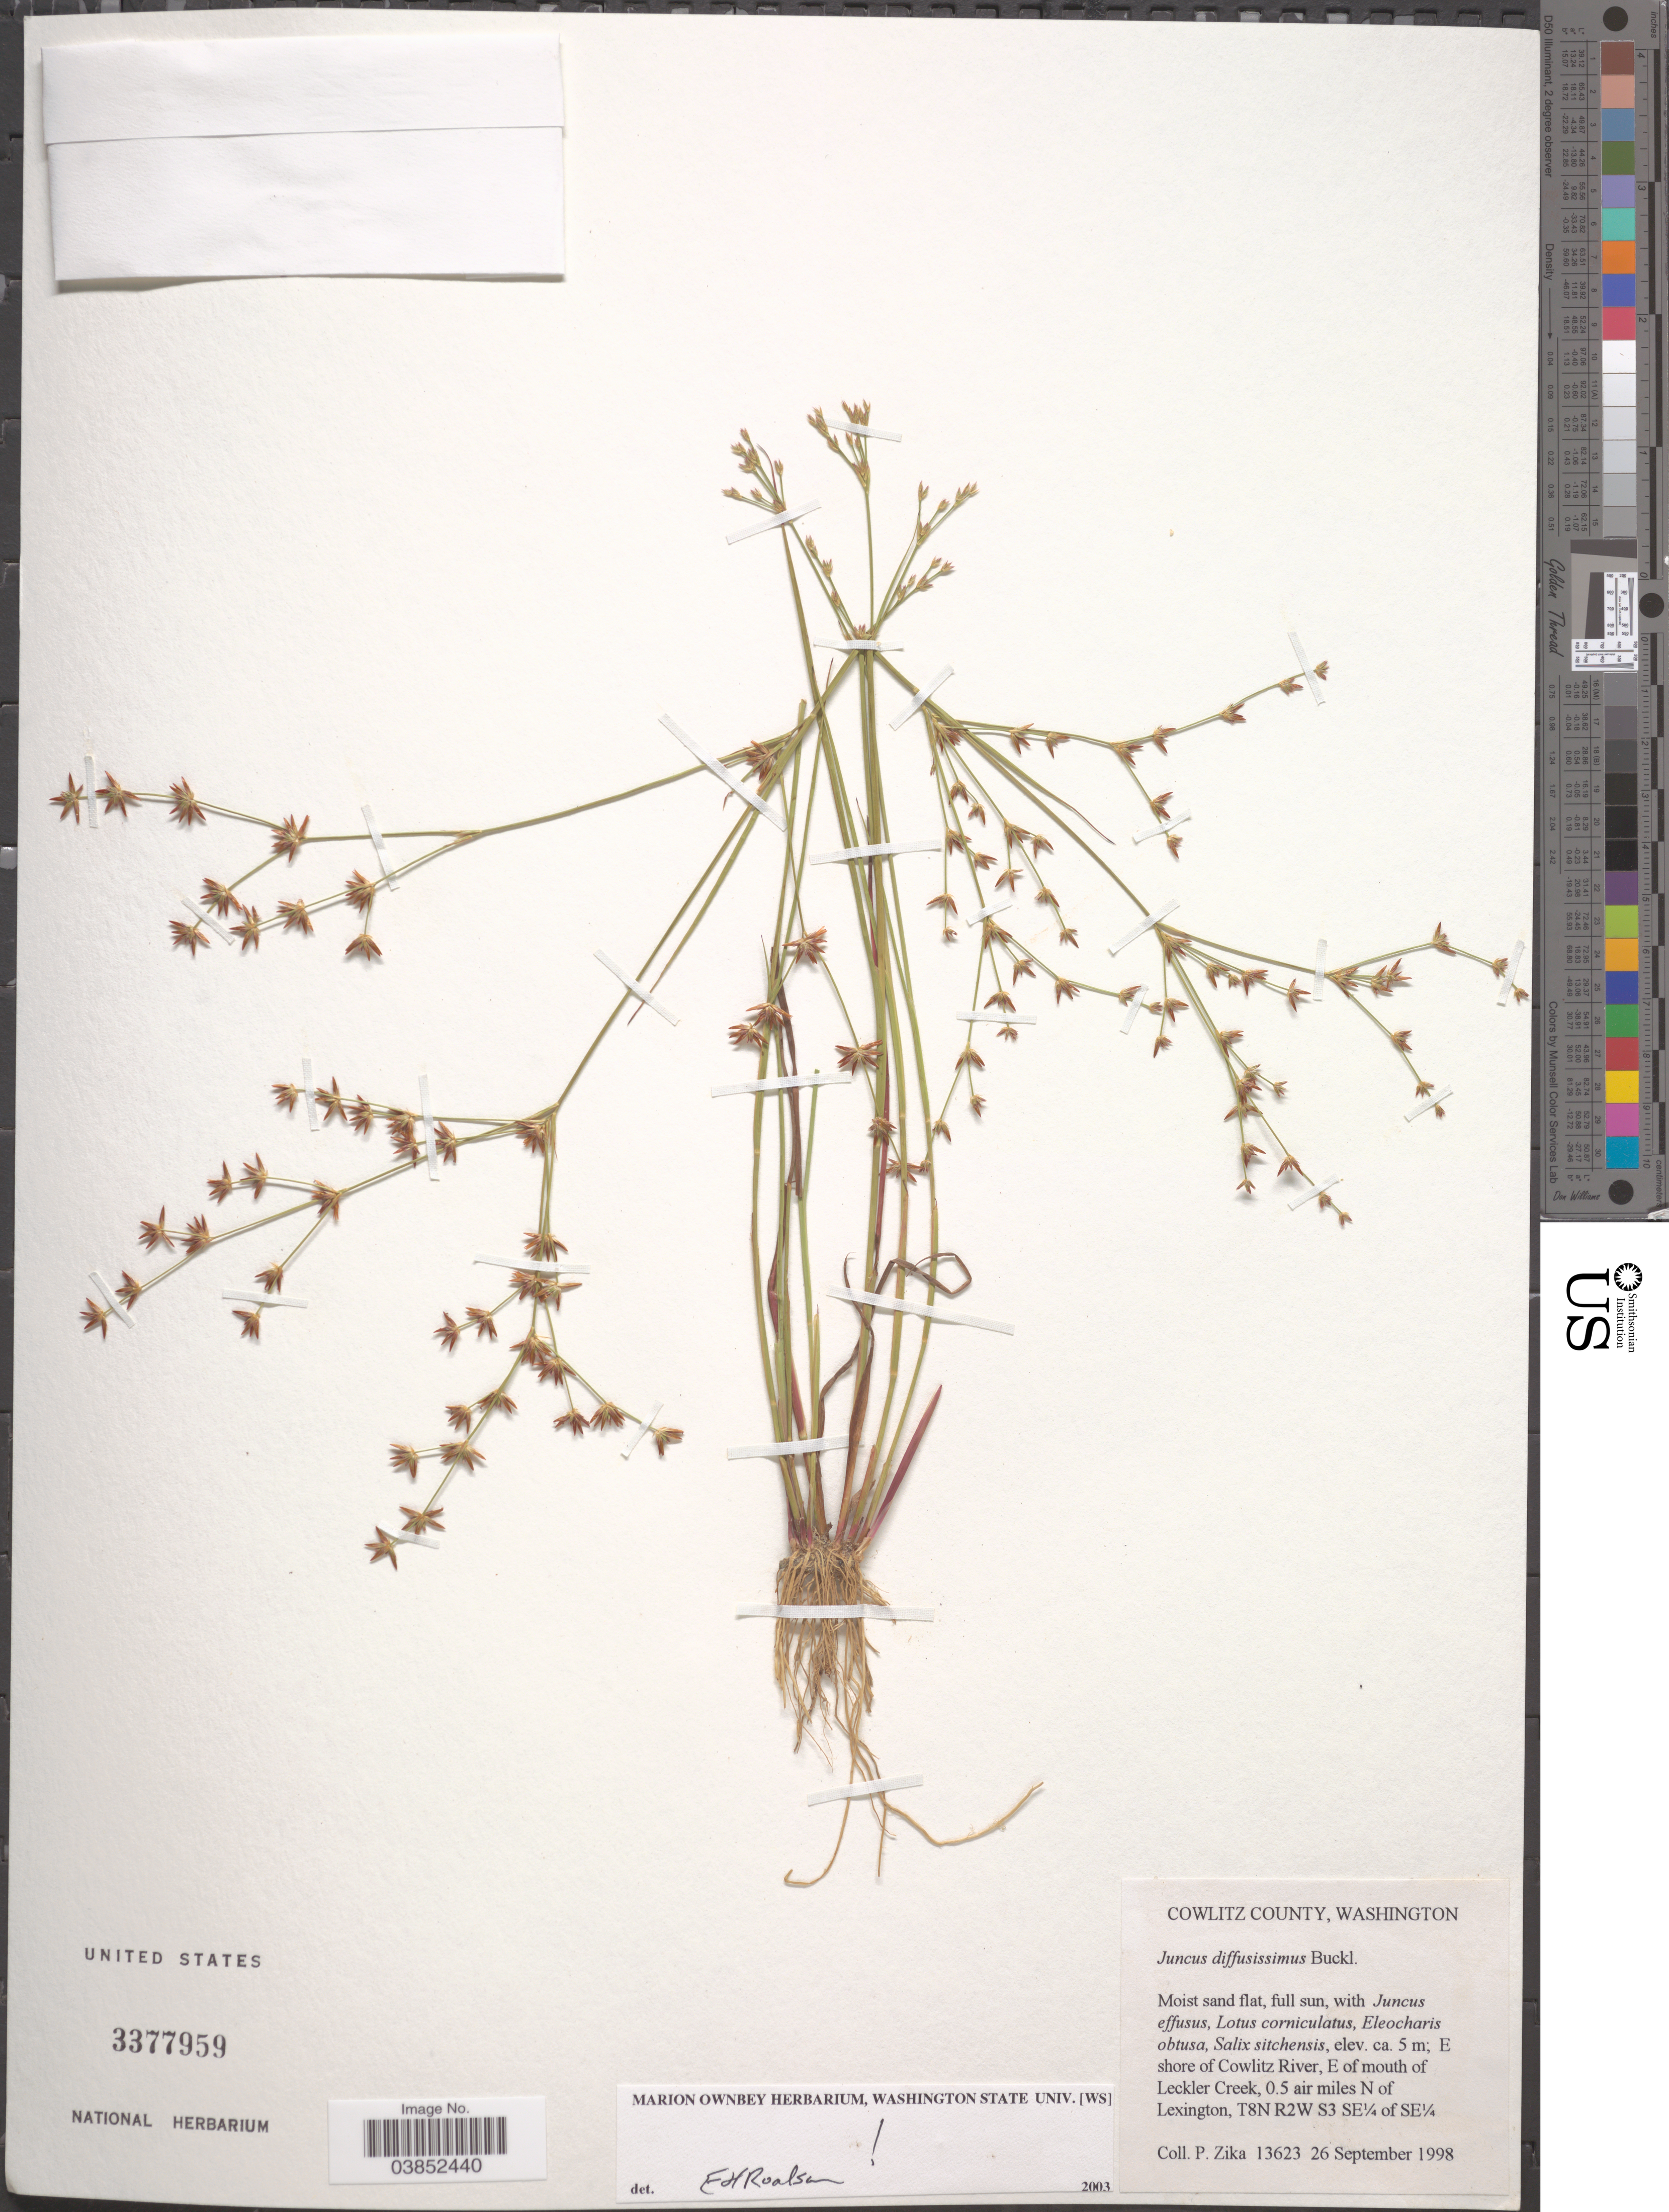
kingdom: Plantae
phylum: Tracheophyta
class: Liliopsida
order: Poales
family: Juncaceae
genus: Juncus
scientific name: Juncus diffusissimus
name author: Buckley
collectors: P. F. Zika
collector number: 13623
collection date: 1998-09-26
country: United States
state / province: Washington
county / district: Cowlitz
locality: Cowlitz County. E shore of Cowlitz River, E of mouth of Leckler Creek, 0.5 air miles N of Lexington, T8N R2W S3 SE¼ of SE¼.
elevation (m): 5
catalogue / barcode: US 3377959